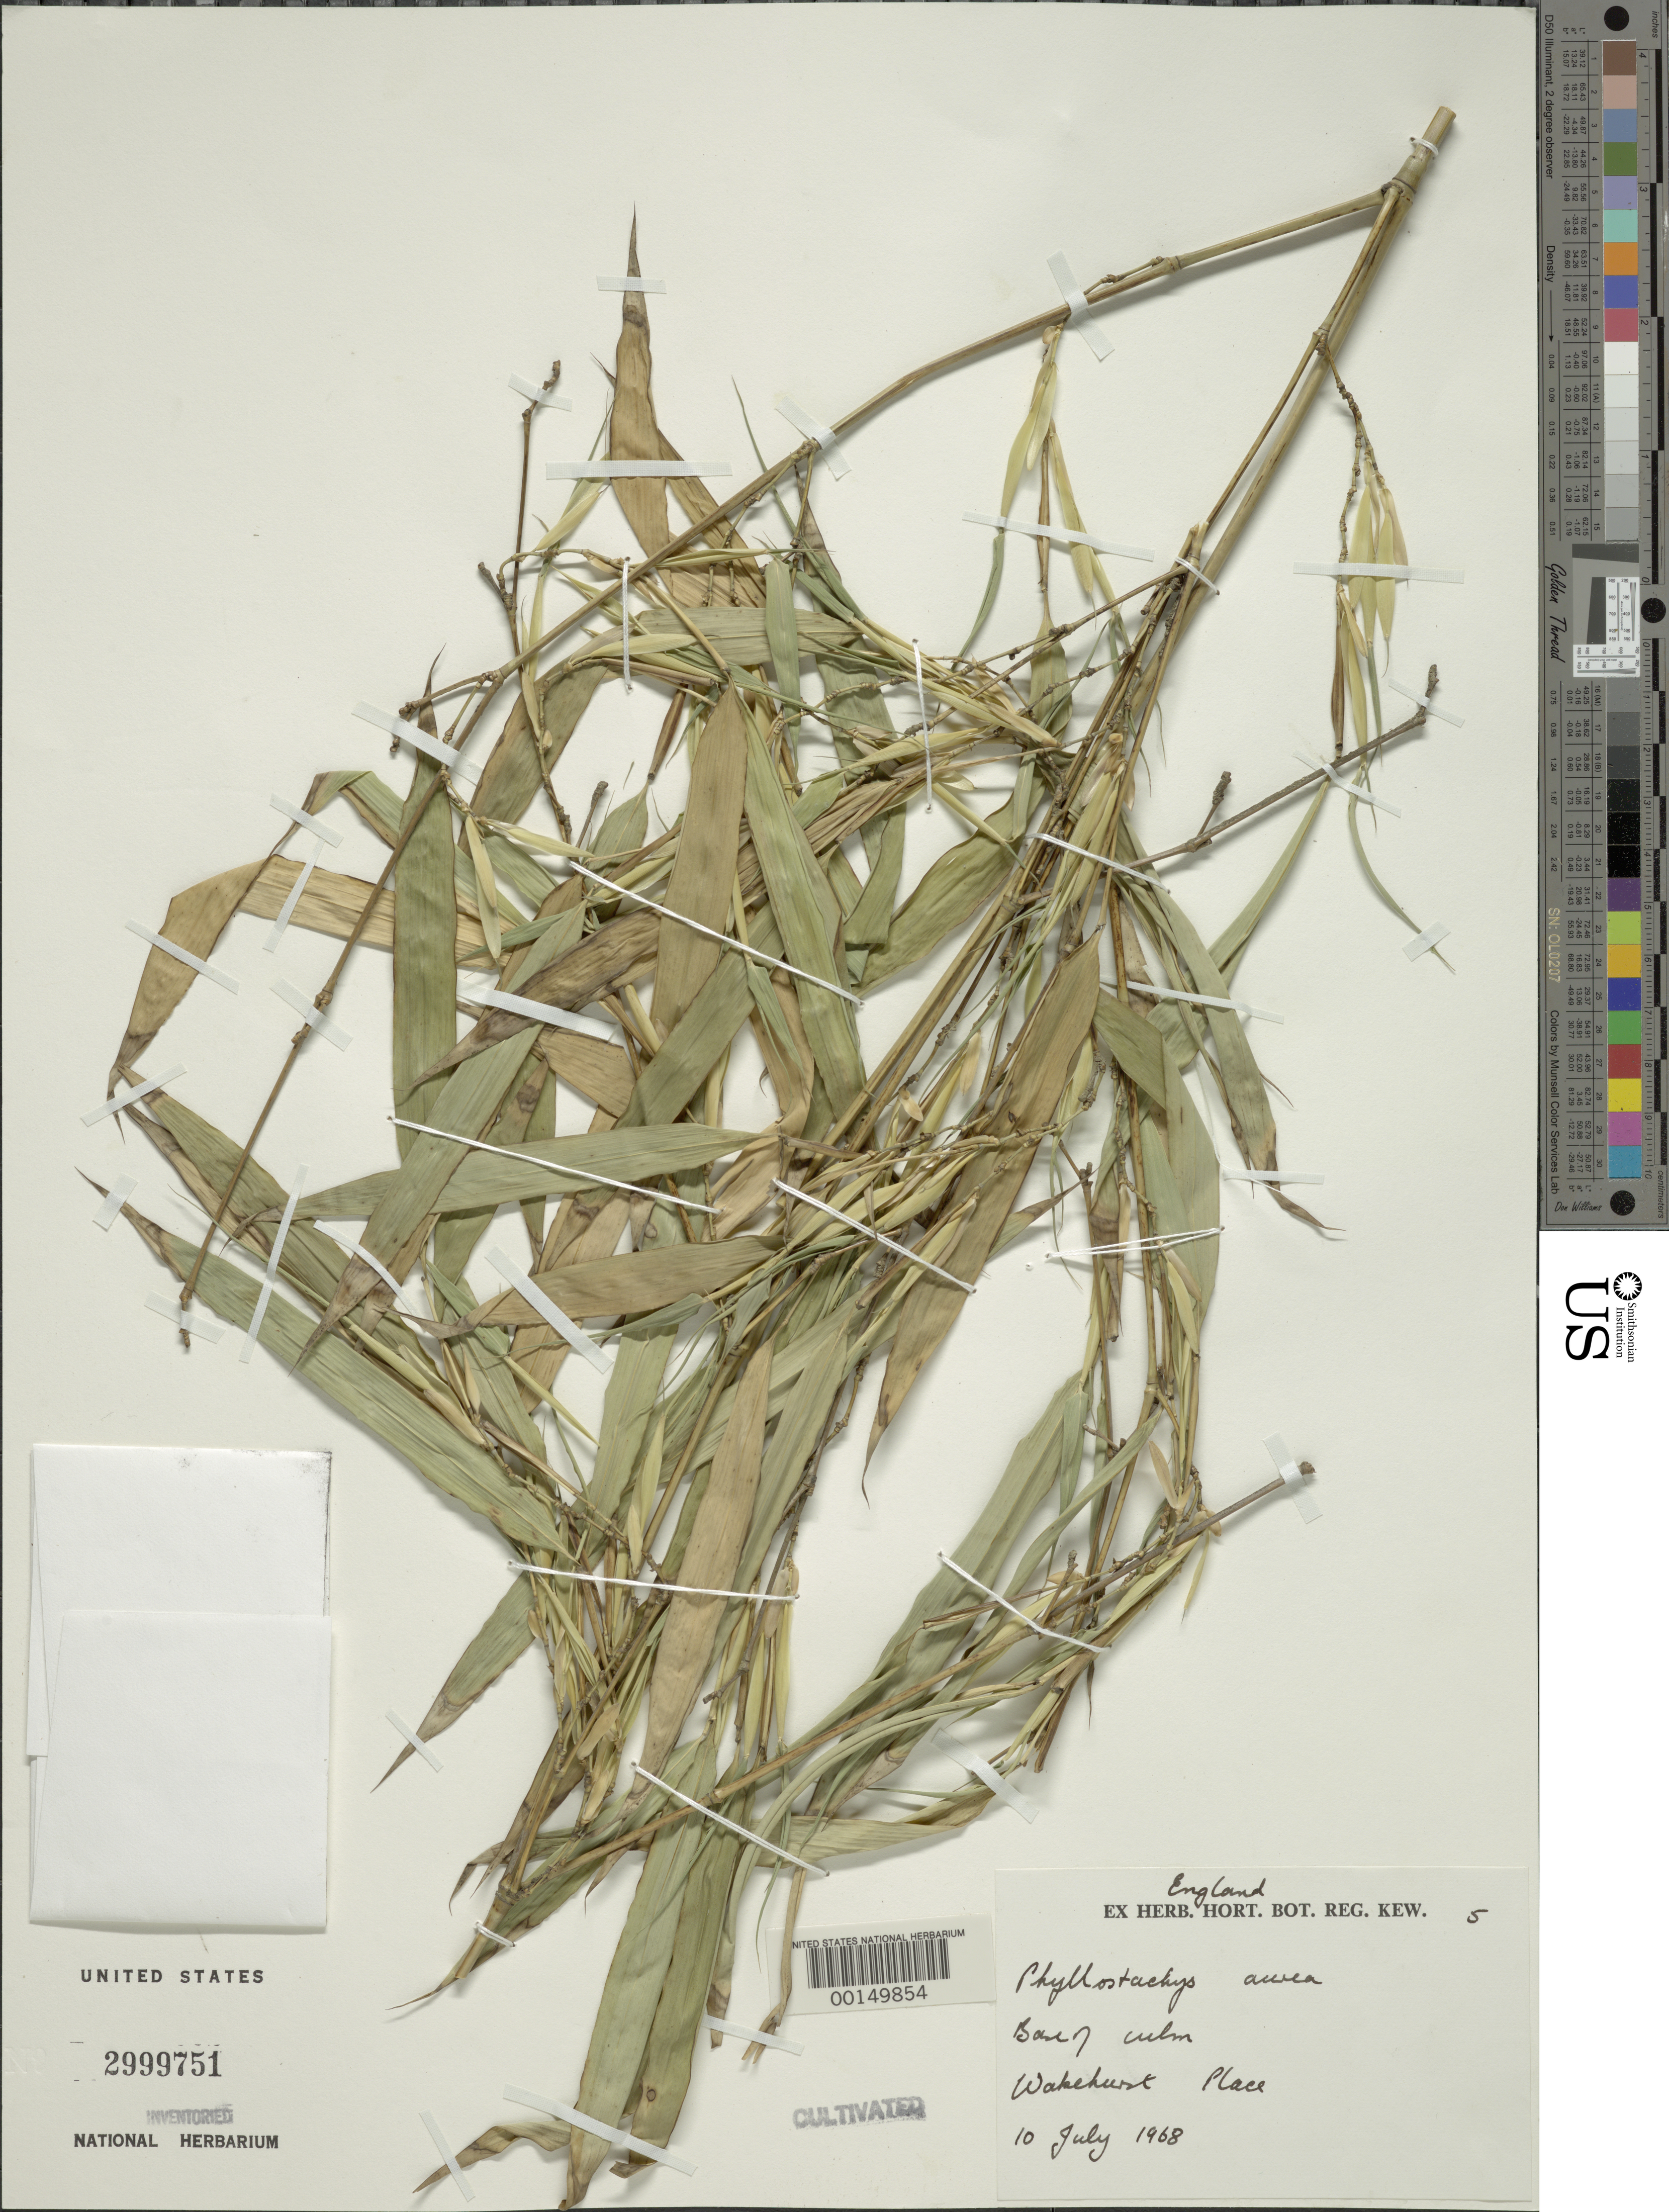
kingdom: Plantae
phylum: Tracheophyta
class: Liliopsida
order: Poales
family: Poaceae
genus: Phyllostachys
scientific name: Phyllostachys aurea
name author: Rivière & C. Rivière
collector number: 5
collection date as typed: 10 Jul 1968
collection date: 1968-07-10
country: United Kingdom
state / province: England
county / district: East Sussex / West Sussex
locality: Wakehurst place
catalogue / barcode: US 2999751